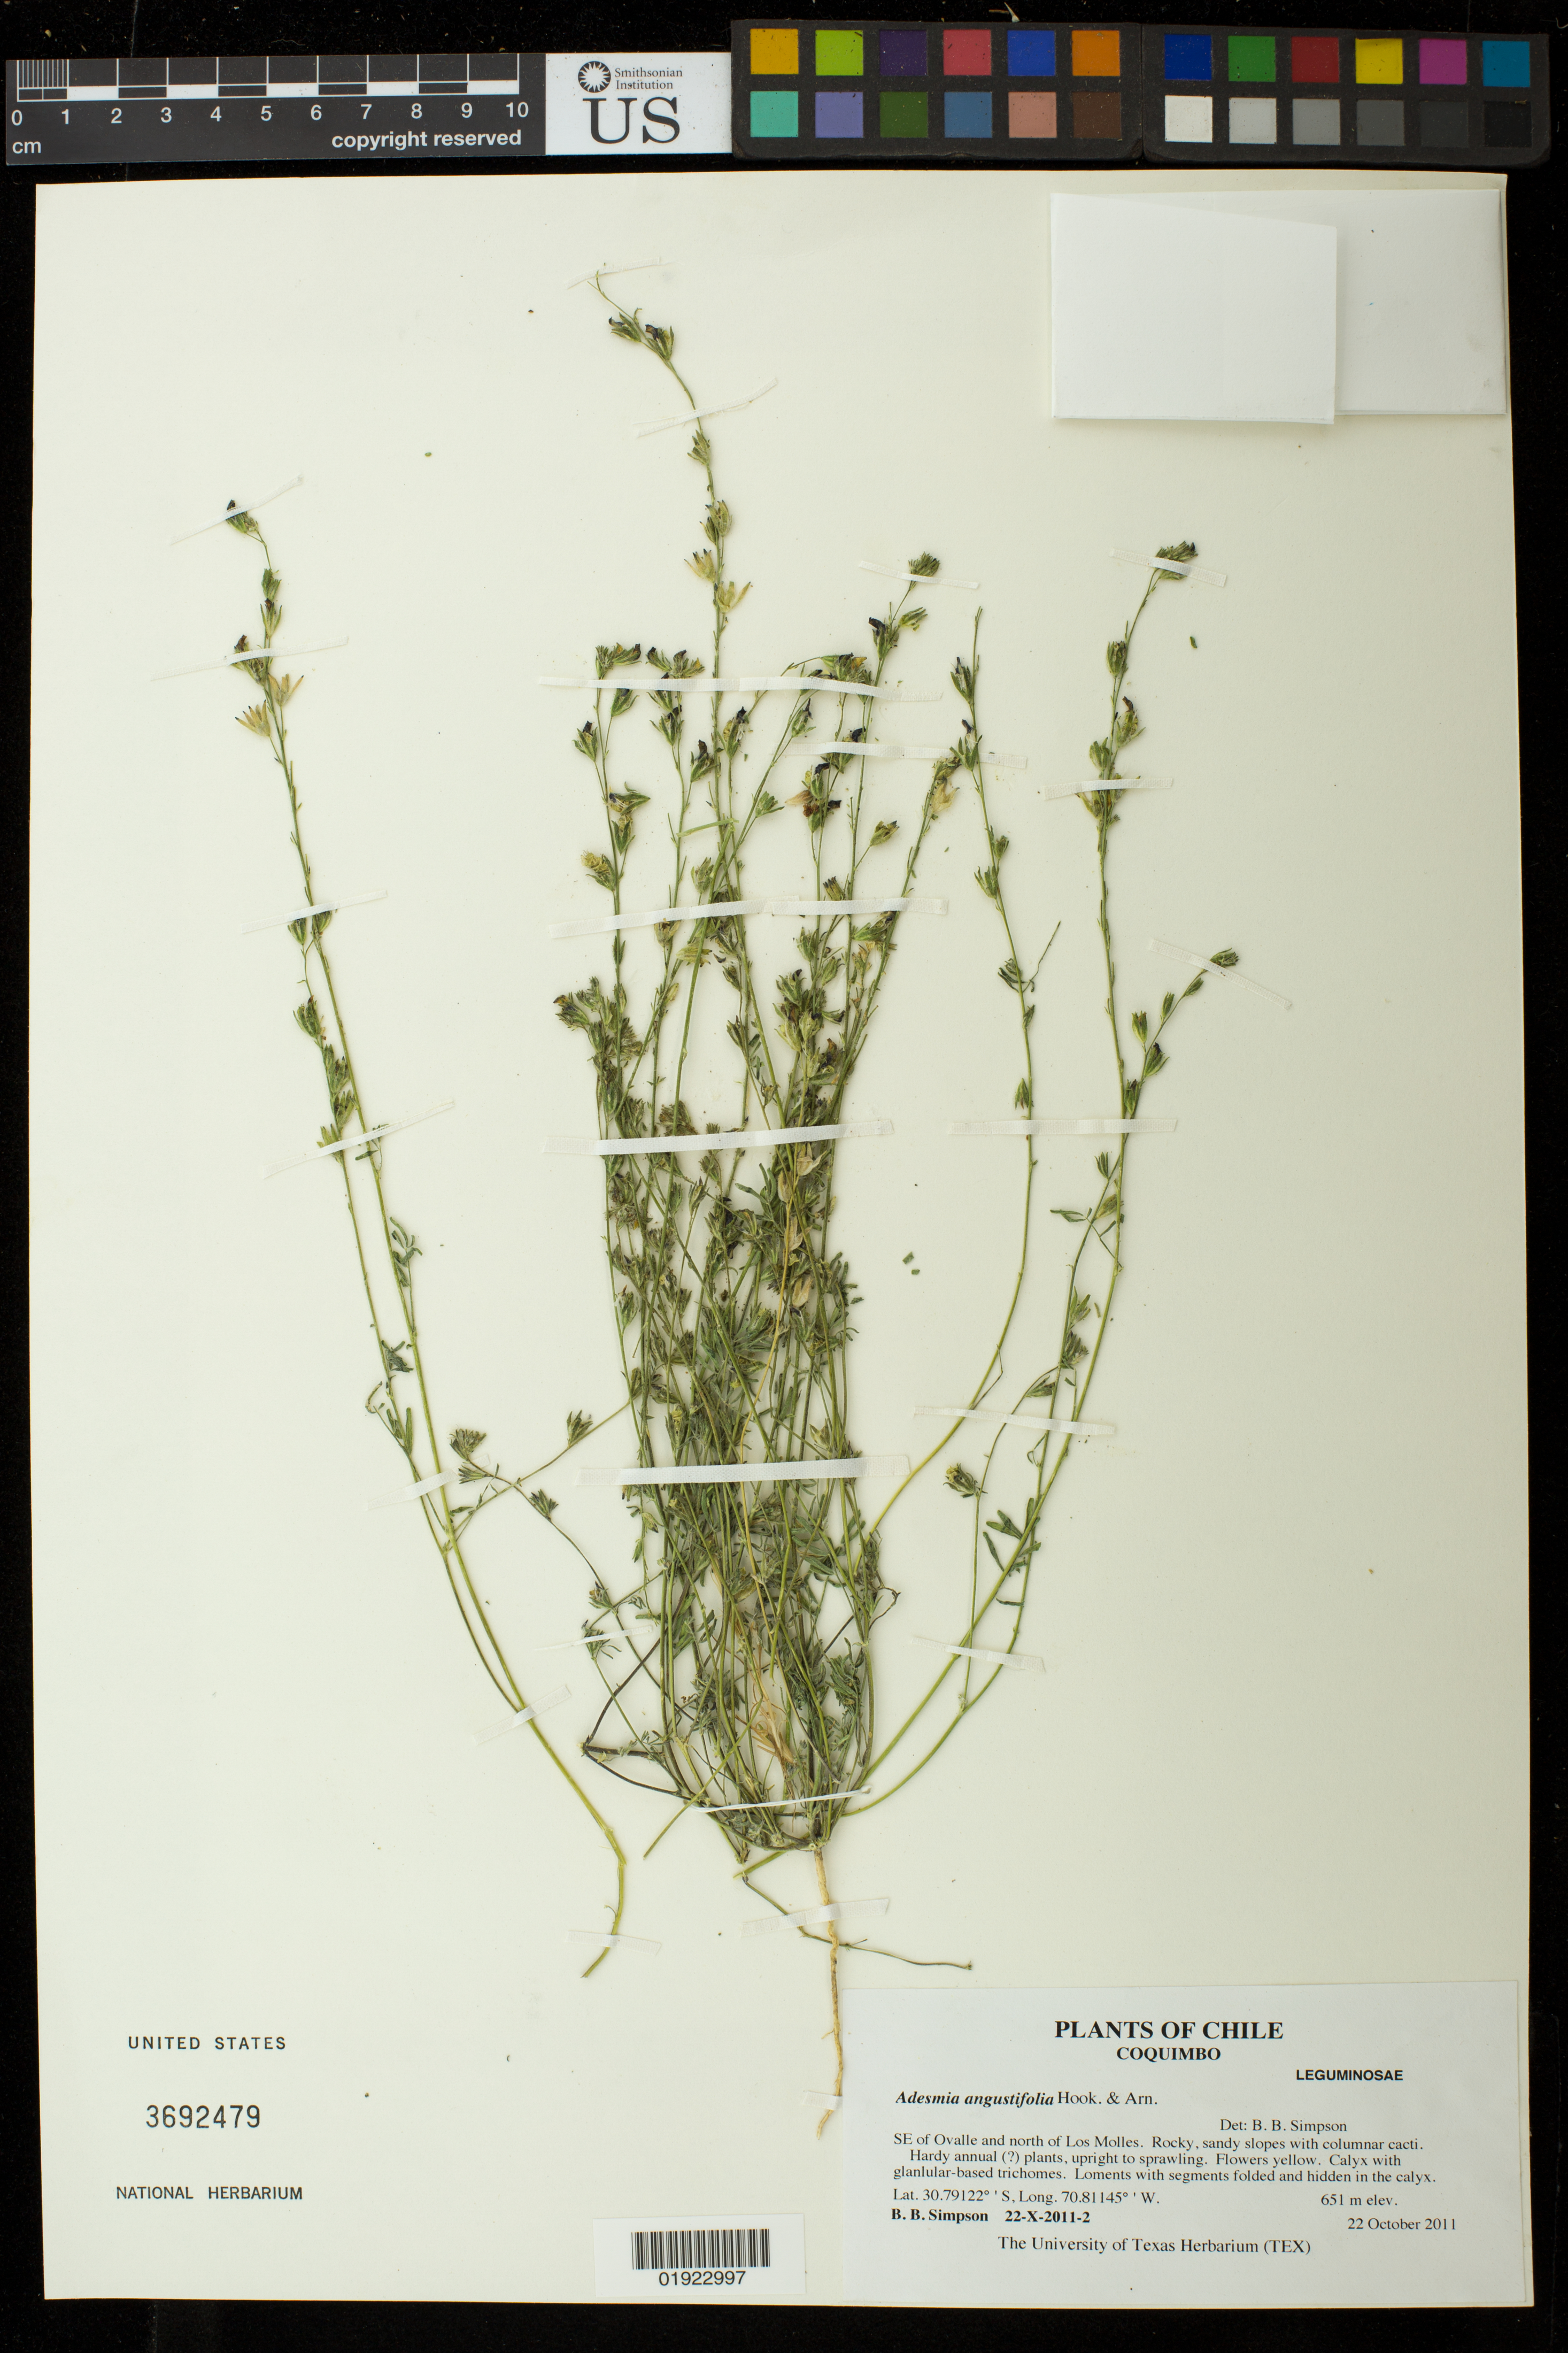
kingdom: Plantae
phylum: Tracheophyta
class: Magnoliopsida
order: Fabales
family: Fabaceae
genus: Adesmia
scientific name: Adesmia angustifolia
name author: Hook. & Arn.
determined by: Simpson, B. B.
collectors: B. Simpson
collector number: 22-X-2011-2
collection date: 2011-10-22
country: Chile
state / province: Coquimbo (IV)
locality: SE of Ovalle and north of Los Molles.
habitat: Rocky, sandy slopes with columnar cacti.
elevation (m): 651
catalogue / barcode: US 3692479